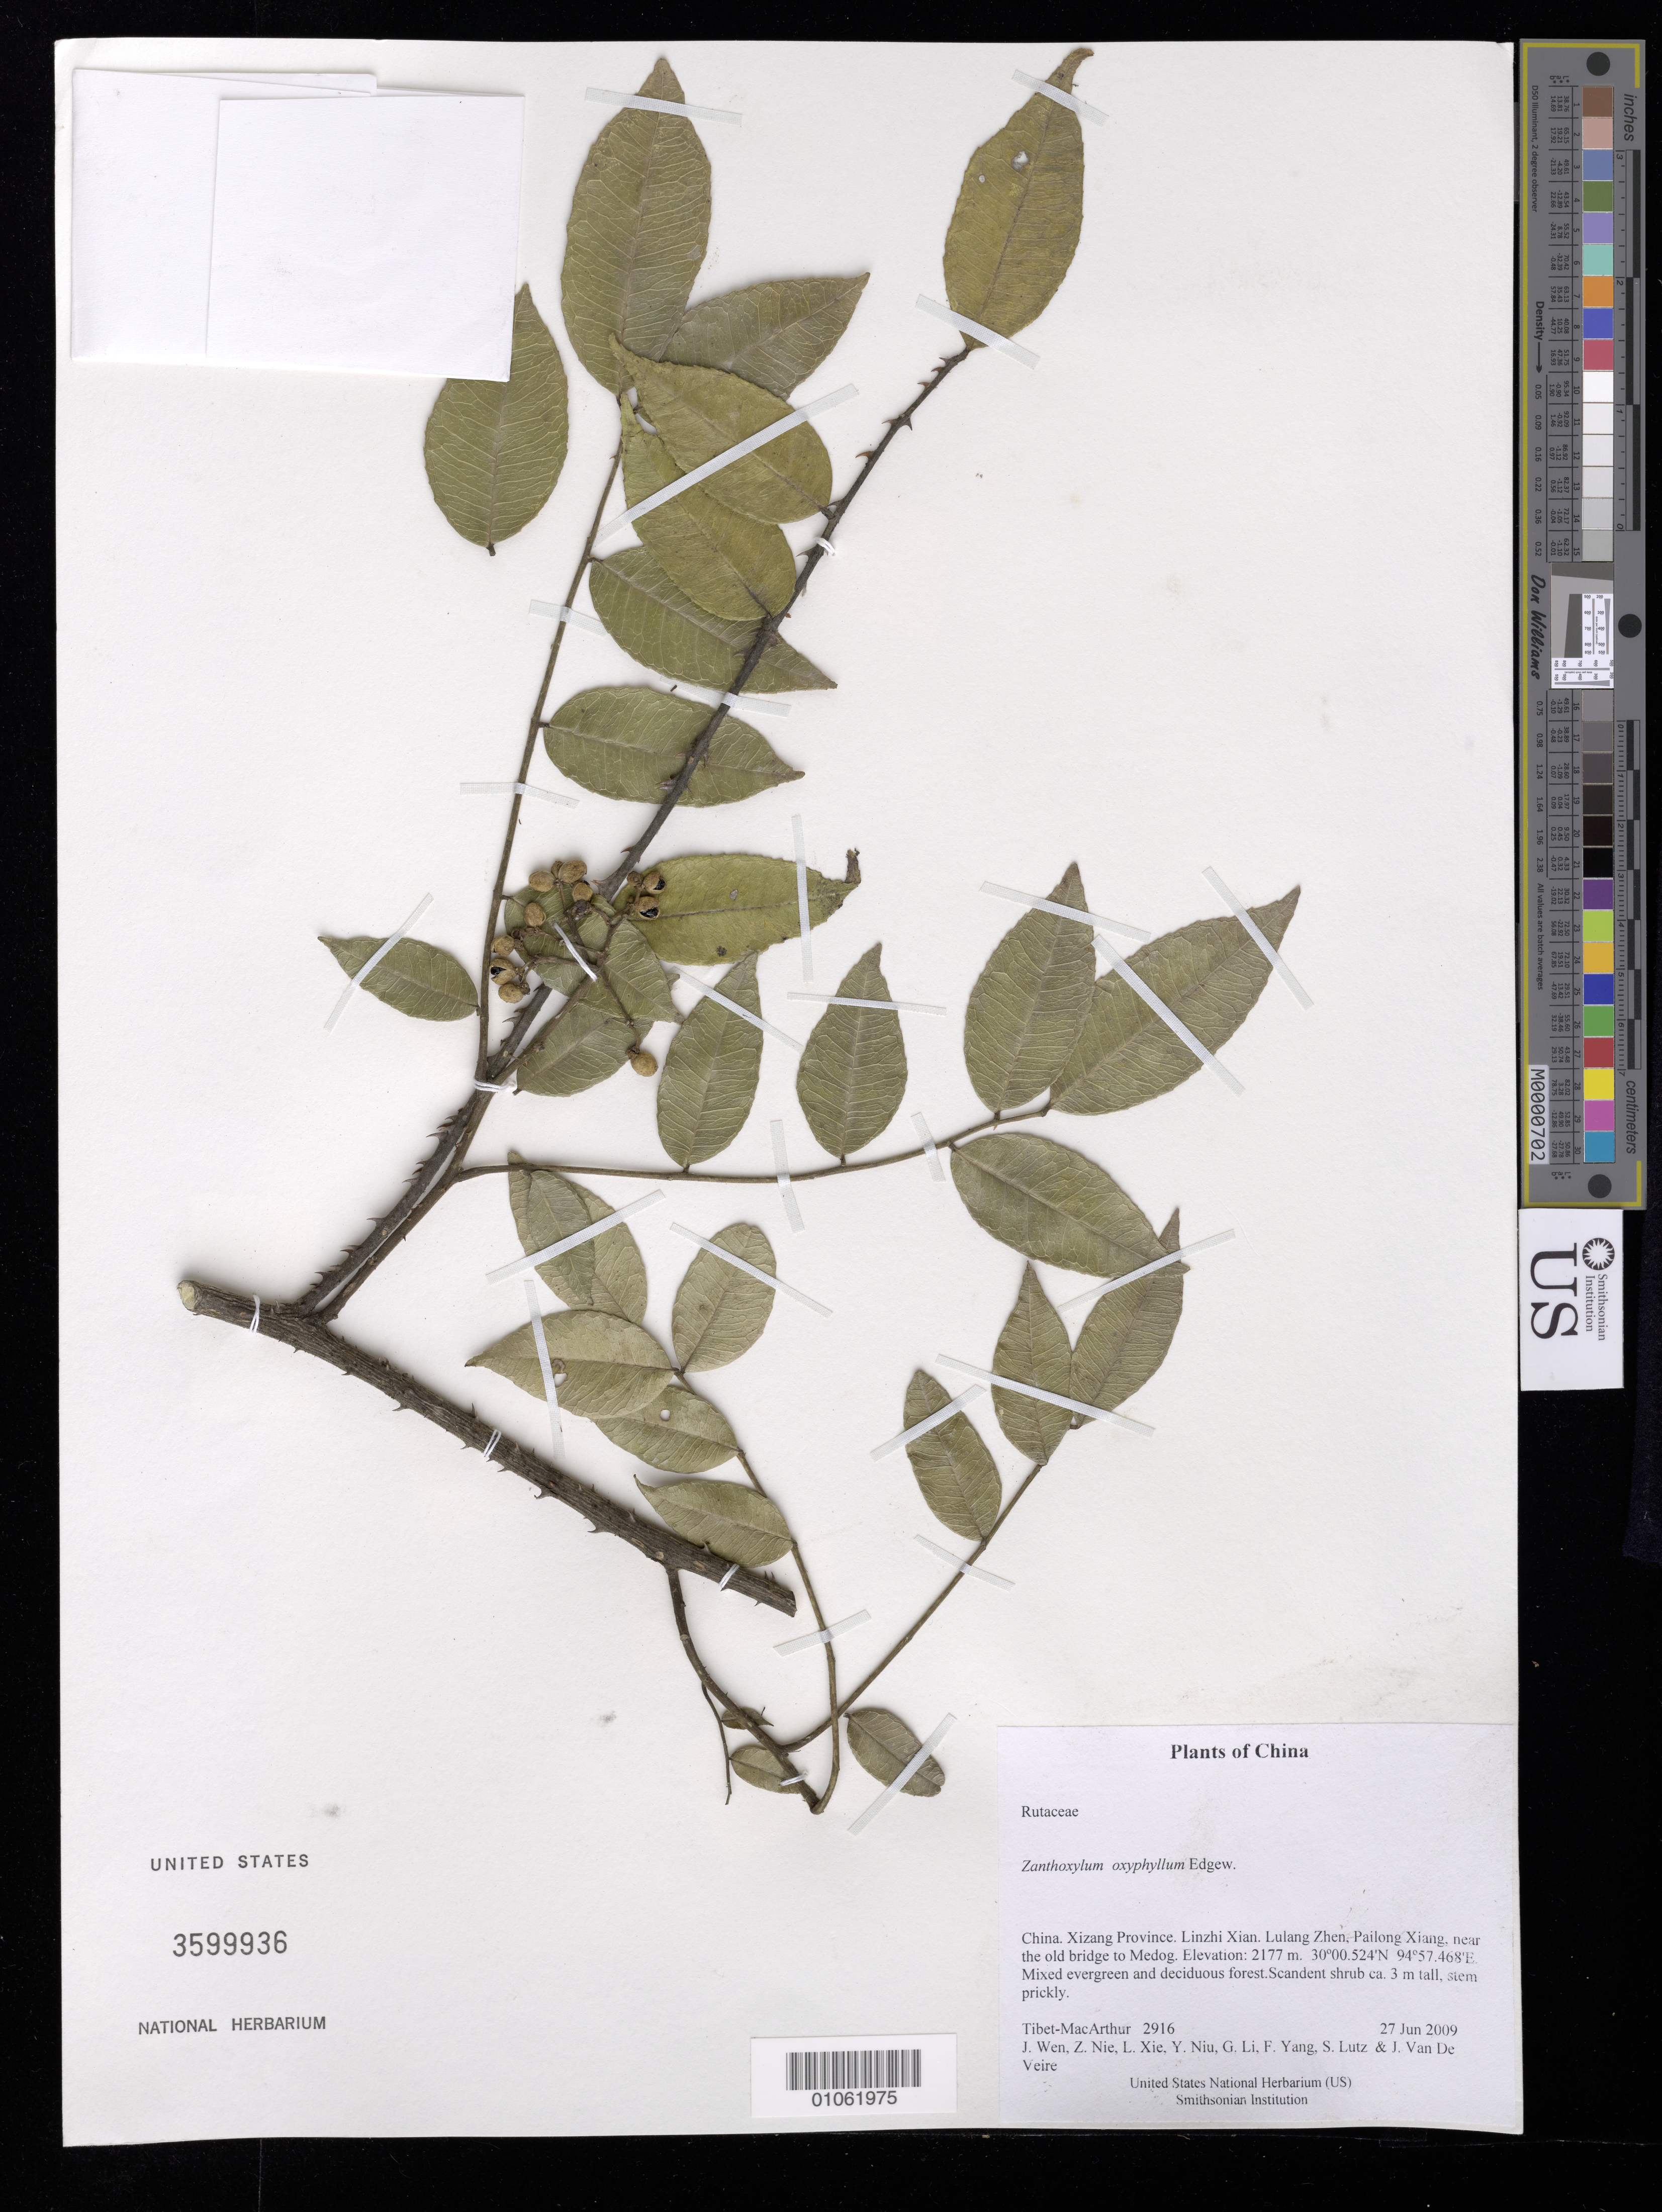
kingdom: Plantae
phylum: Tracheophyta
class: Magnoliopsida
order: Sapindales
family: Rutaceae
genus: Zanthoxylum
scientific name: Zanthoxylum oxyphyllum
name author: Edgew.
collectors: Tibet-MacArthur, J. Wen, Z. Nie, L. Xie, Y. Niu, G. Li, F. Yang, S. Lutz & J. Van De Veire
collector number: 2916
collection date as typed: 27 Jun 2009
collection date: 2009-06-27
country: China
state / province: Xizang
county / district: Linzhi Xian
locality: Lulang Zhen, Pailong Xiang, near the old bridge to Medog.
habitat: Mixed evergreen and deciduous forest.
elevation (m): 2177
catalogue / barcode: US 3599936